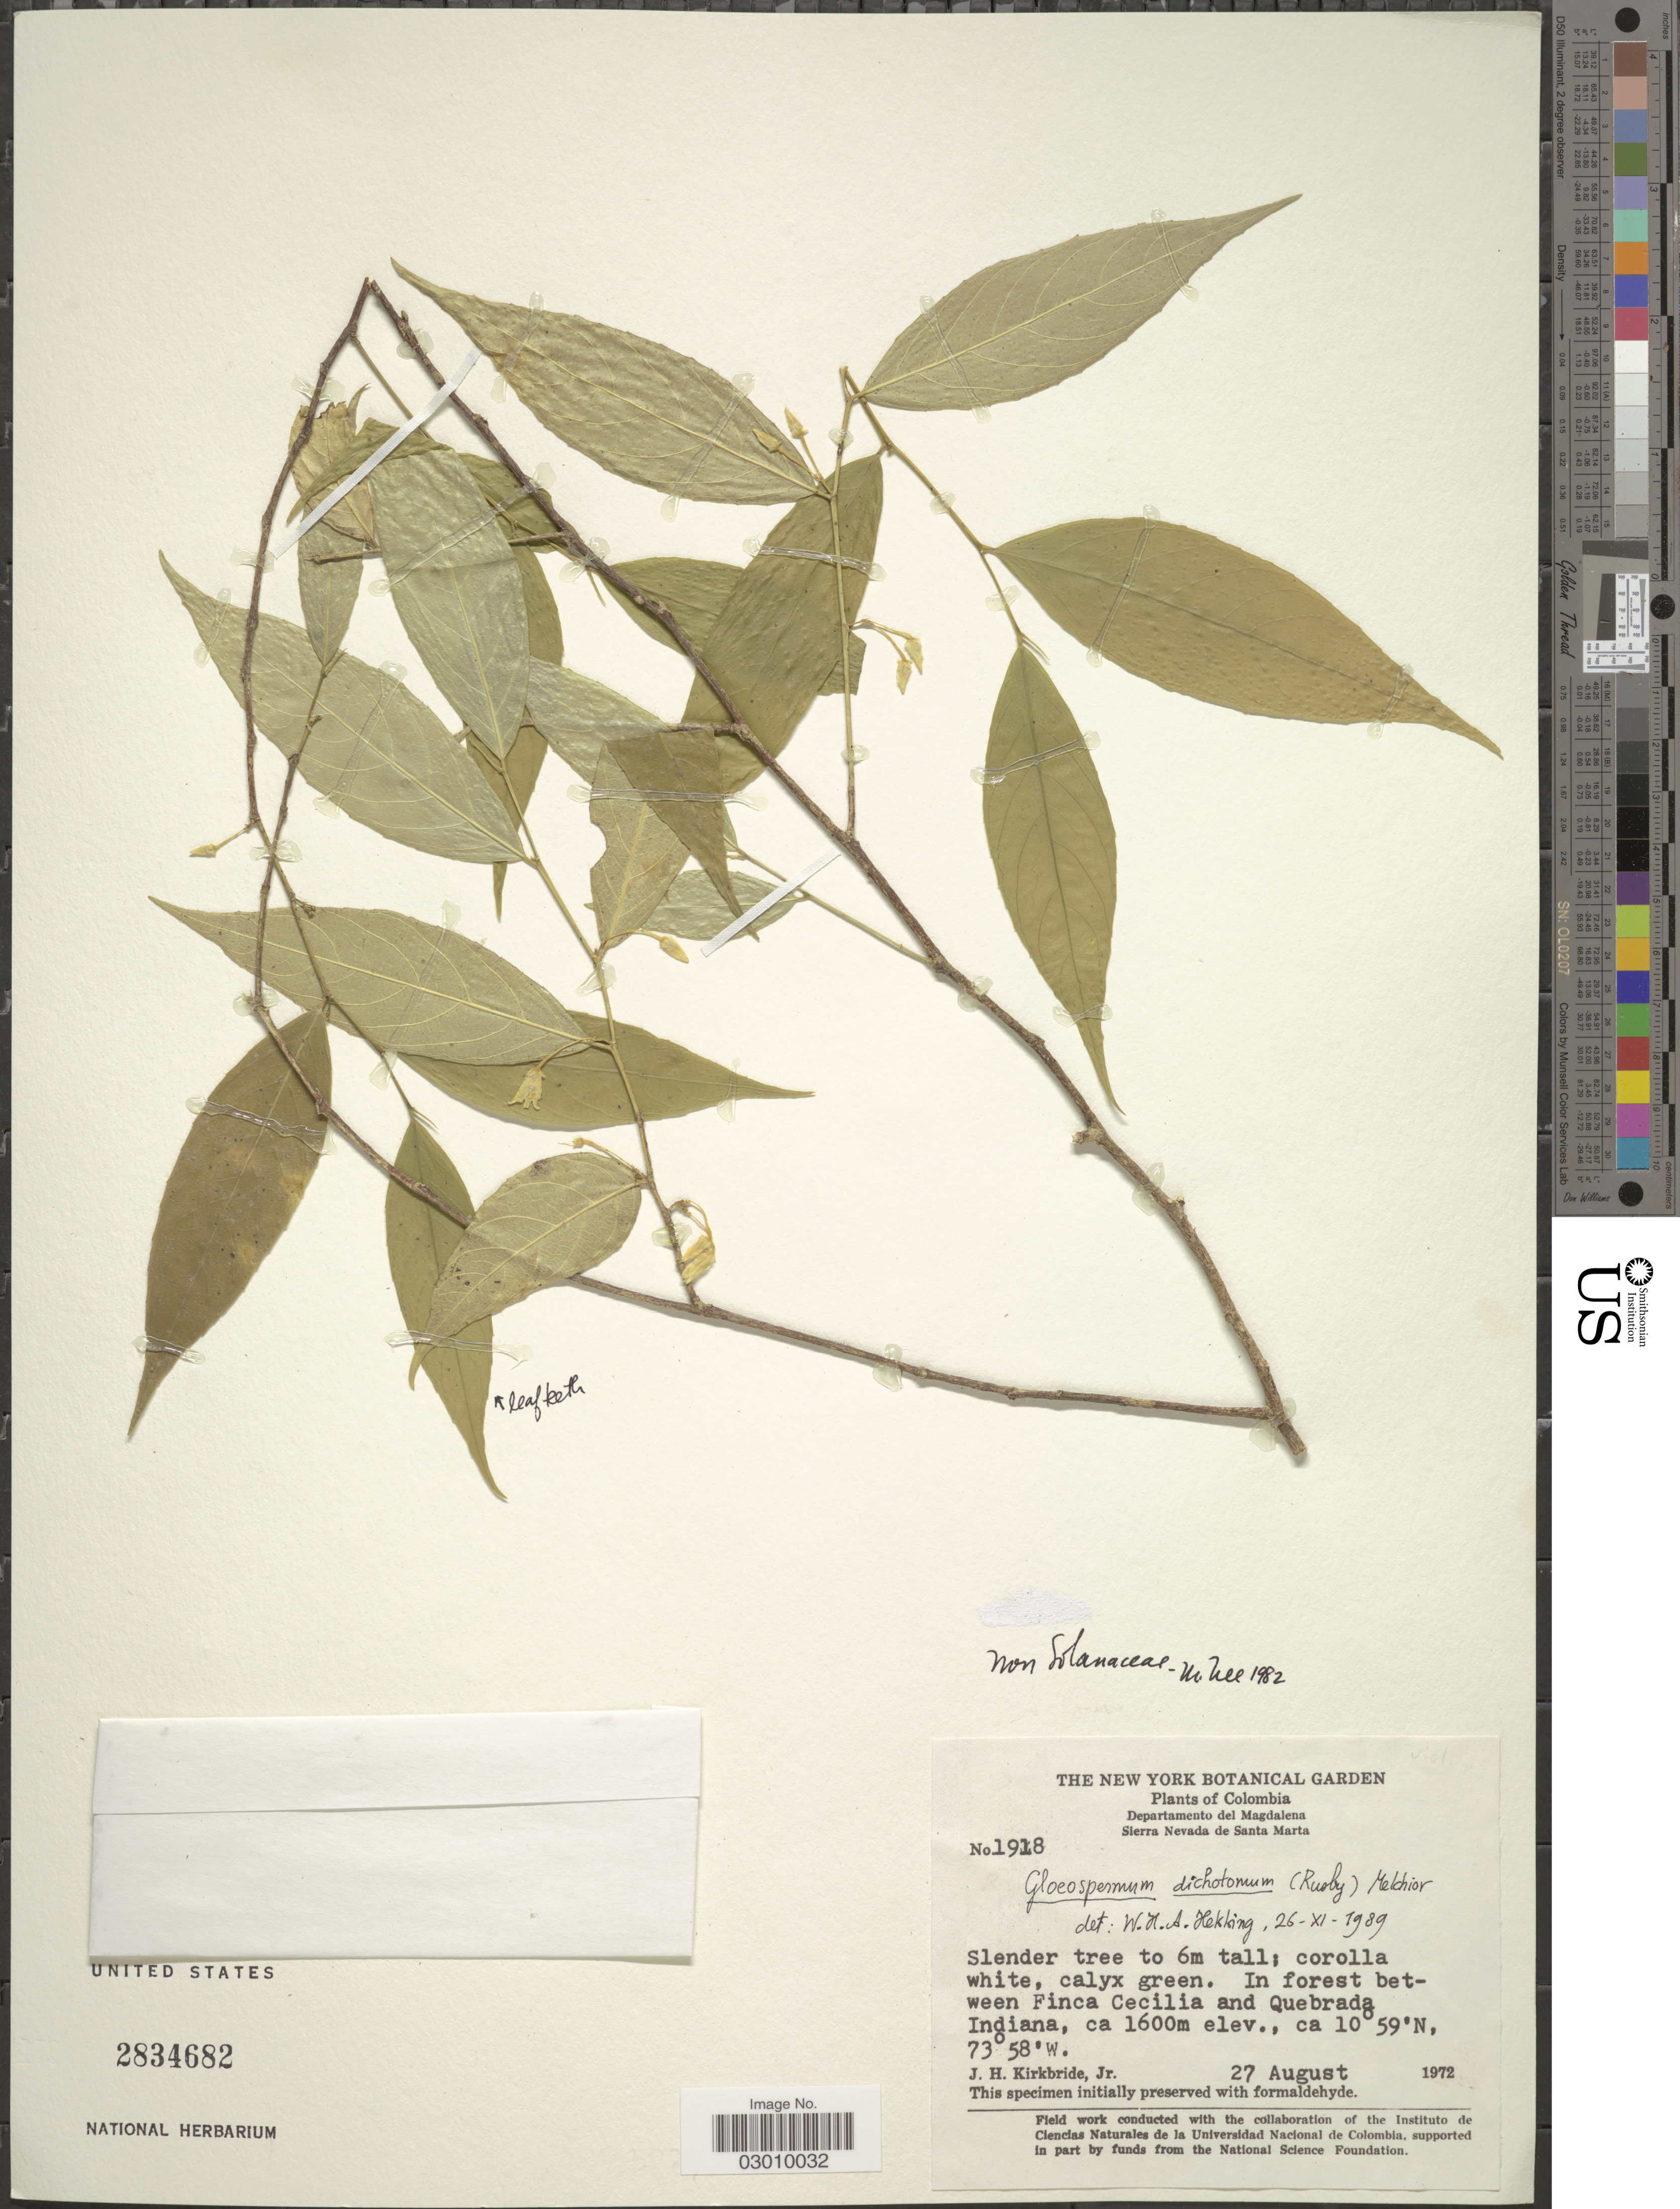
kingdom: Plantae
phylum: Tracheophyta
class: Magnoliopsida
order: Malpighiales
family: Violaceae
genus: Gloeospermum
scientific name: Gloeospermum dichotomum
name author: (Rusby) Melch.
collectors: J. H. Kirkbride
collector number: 1918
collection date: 1972-08-27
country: Colombia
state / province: Magdalena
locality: Departamento del Magdalena, Sierra Nevada de Santa Marta. In forest between finca Cecilia and Quebrada Indiana.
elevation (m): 1600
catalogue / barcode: US 2834682